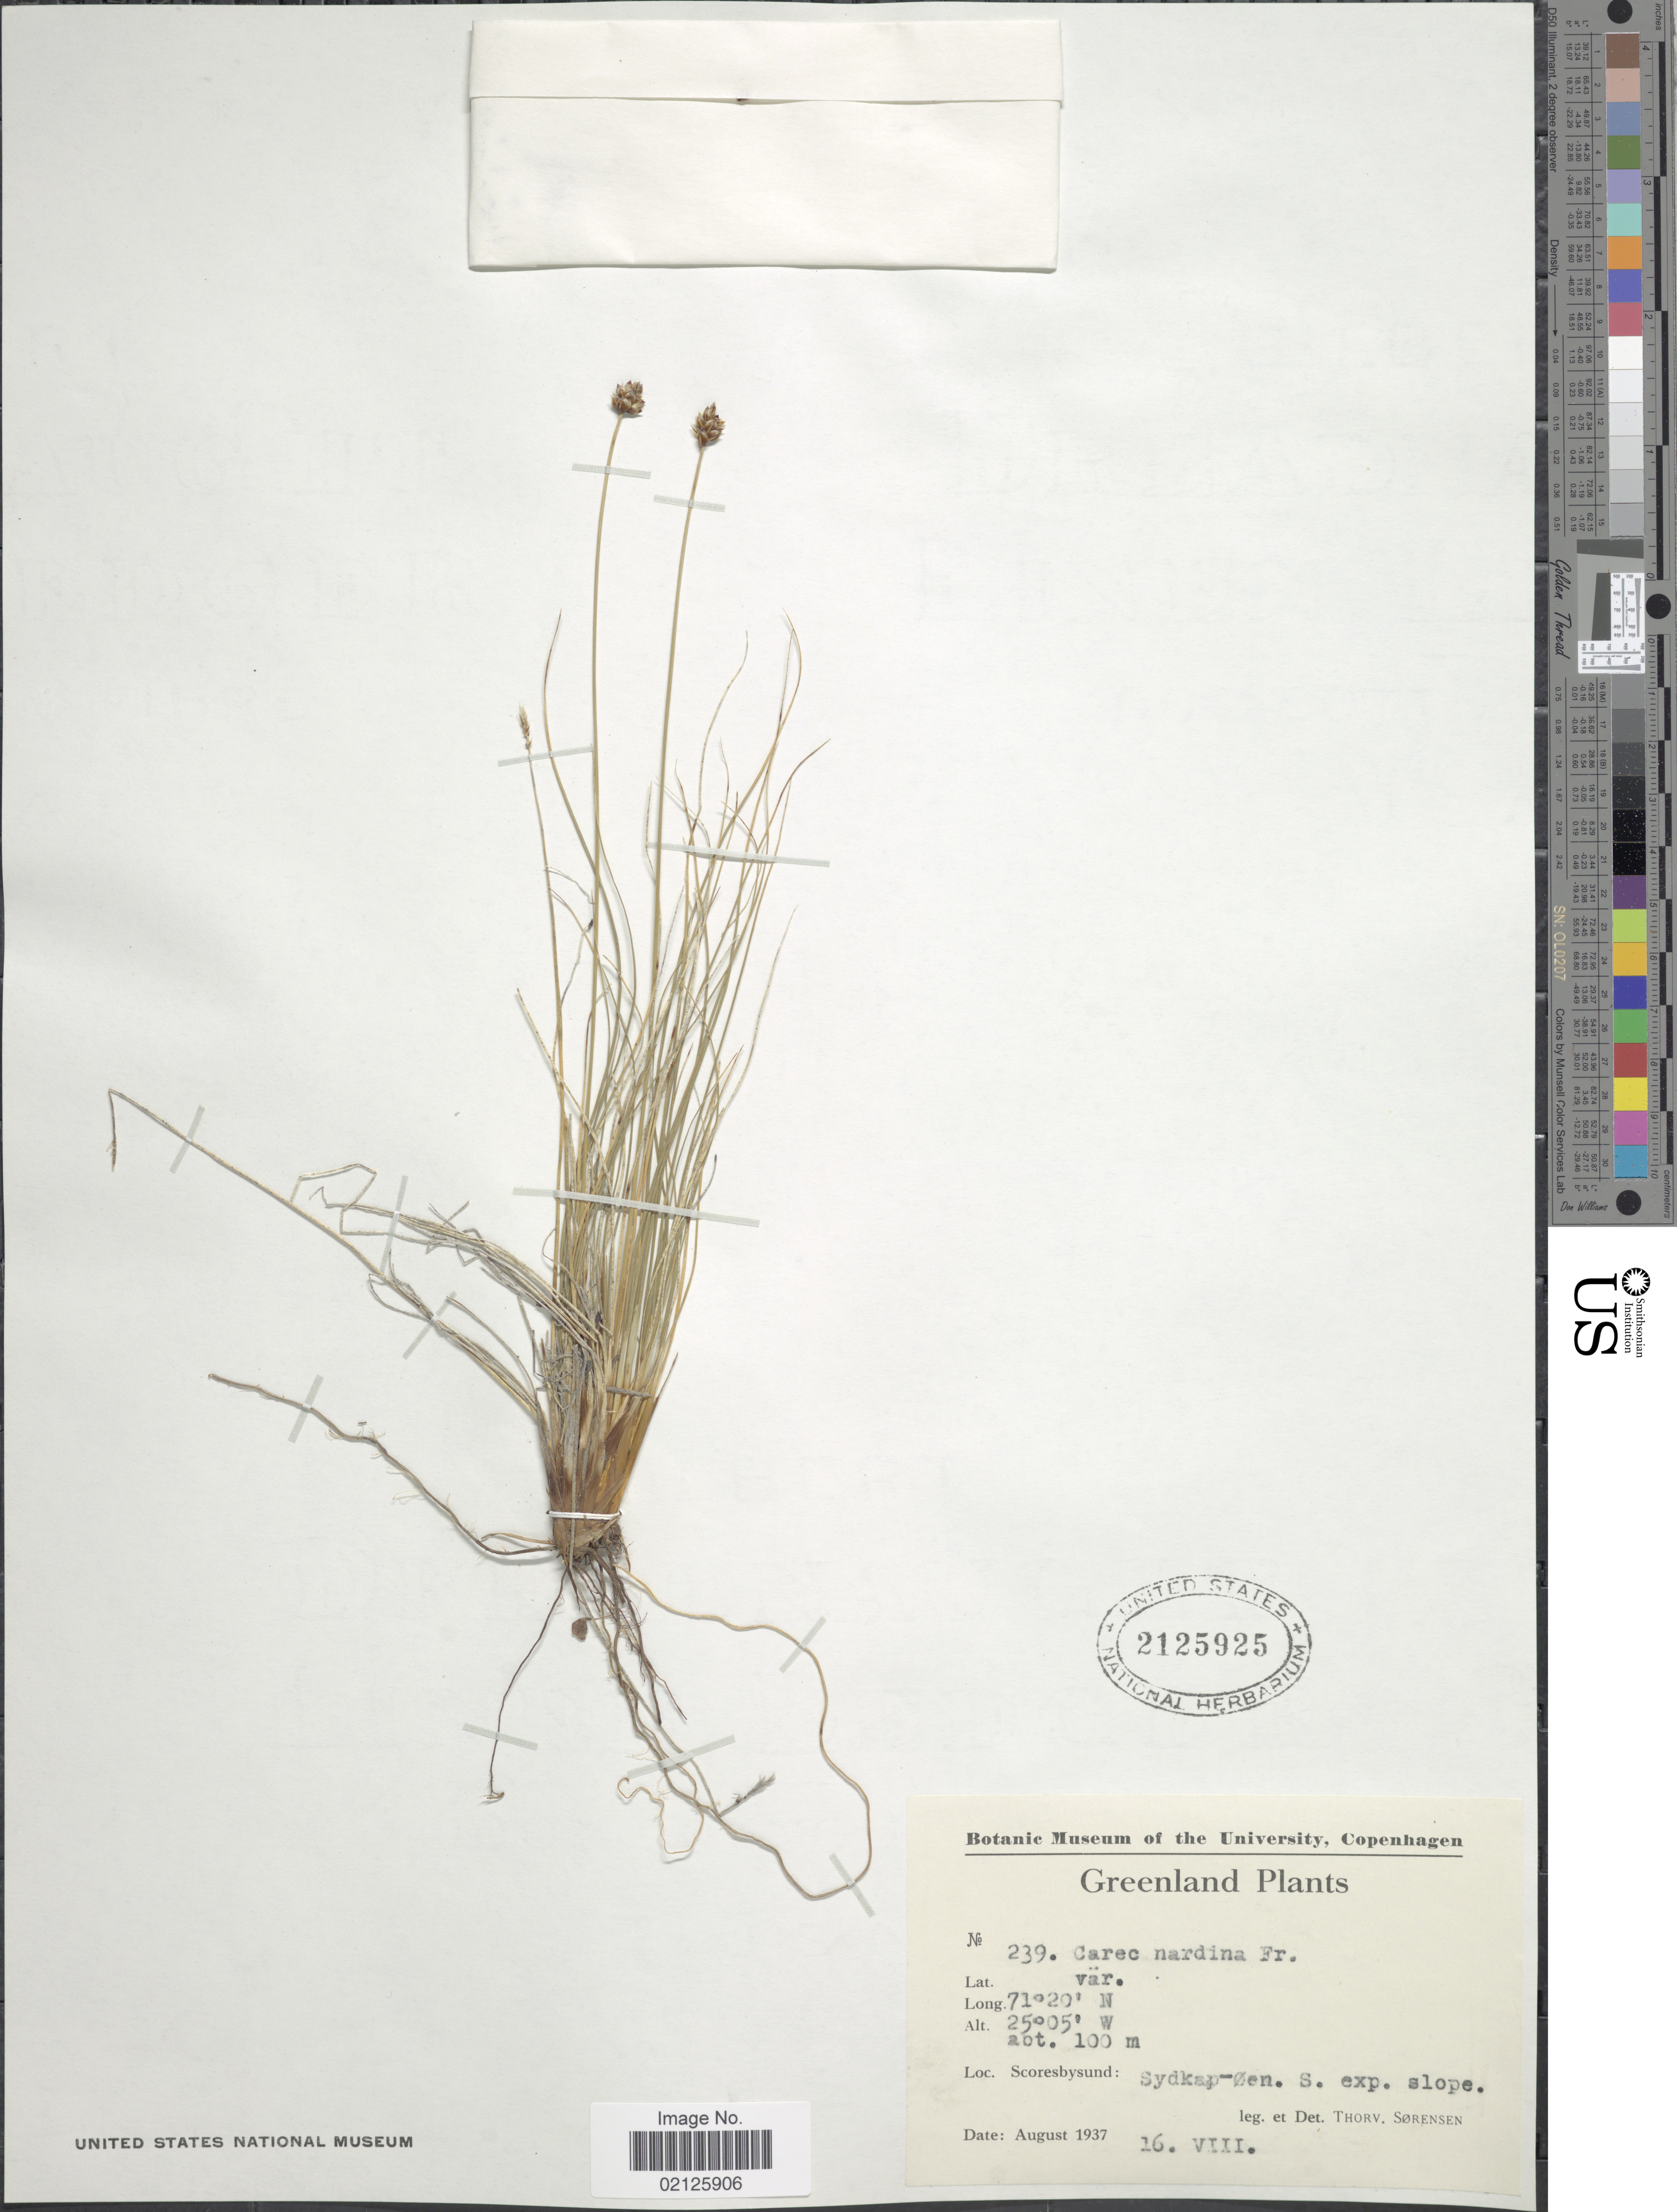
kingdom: Plantae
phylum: Tracheophyta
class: Liliopsida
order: Poales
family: Cyperaceae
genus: Carex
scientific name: Carex nardina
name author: (Hornem.) Fr.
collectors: T. Sorensen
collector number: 239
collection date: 1937-08-16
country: Greenland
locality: Scoresbysund: Sydkap-Øen. S. exp. slope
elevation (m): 100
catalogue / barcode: US 2125925